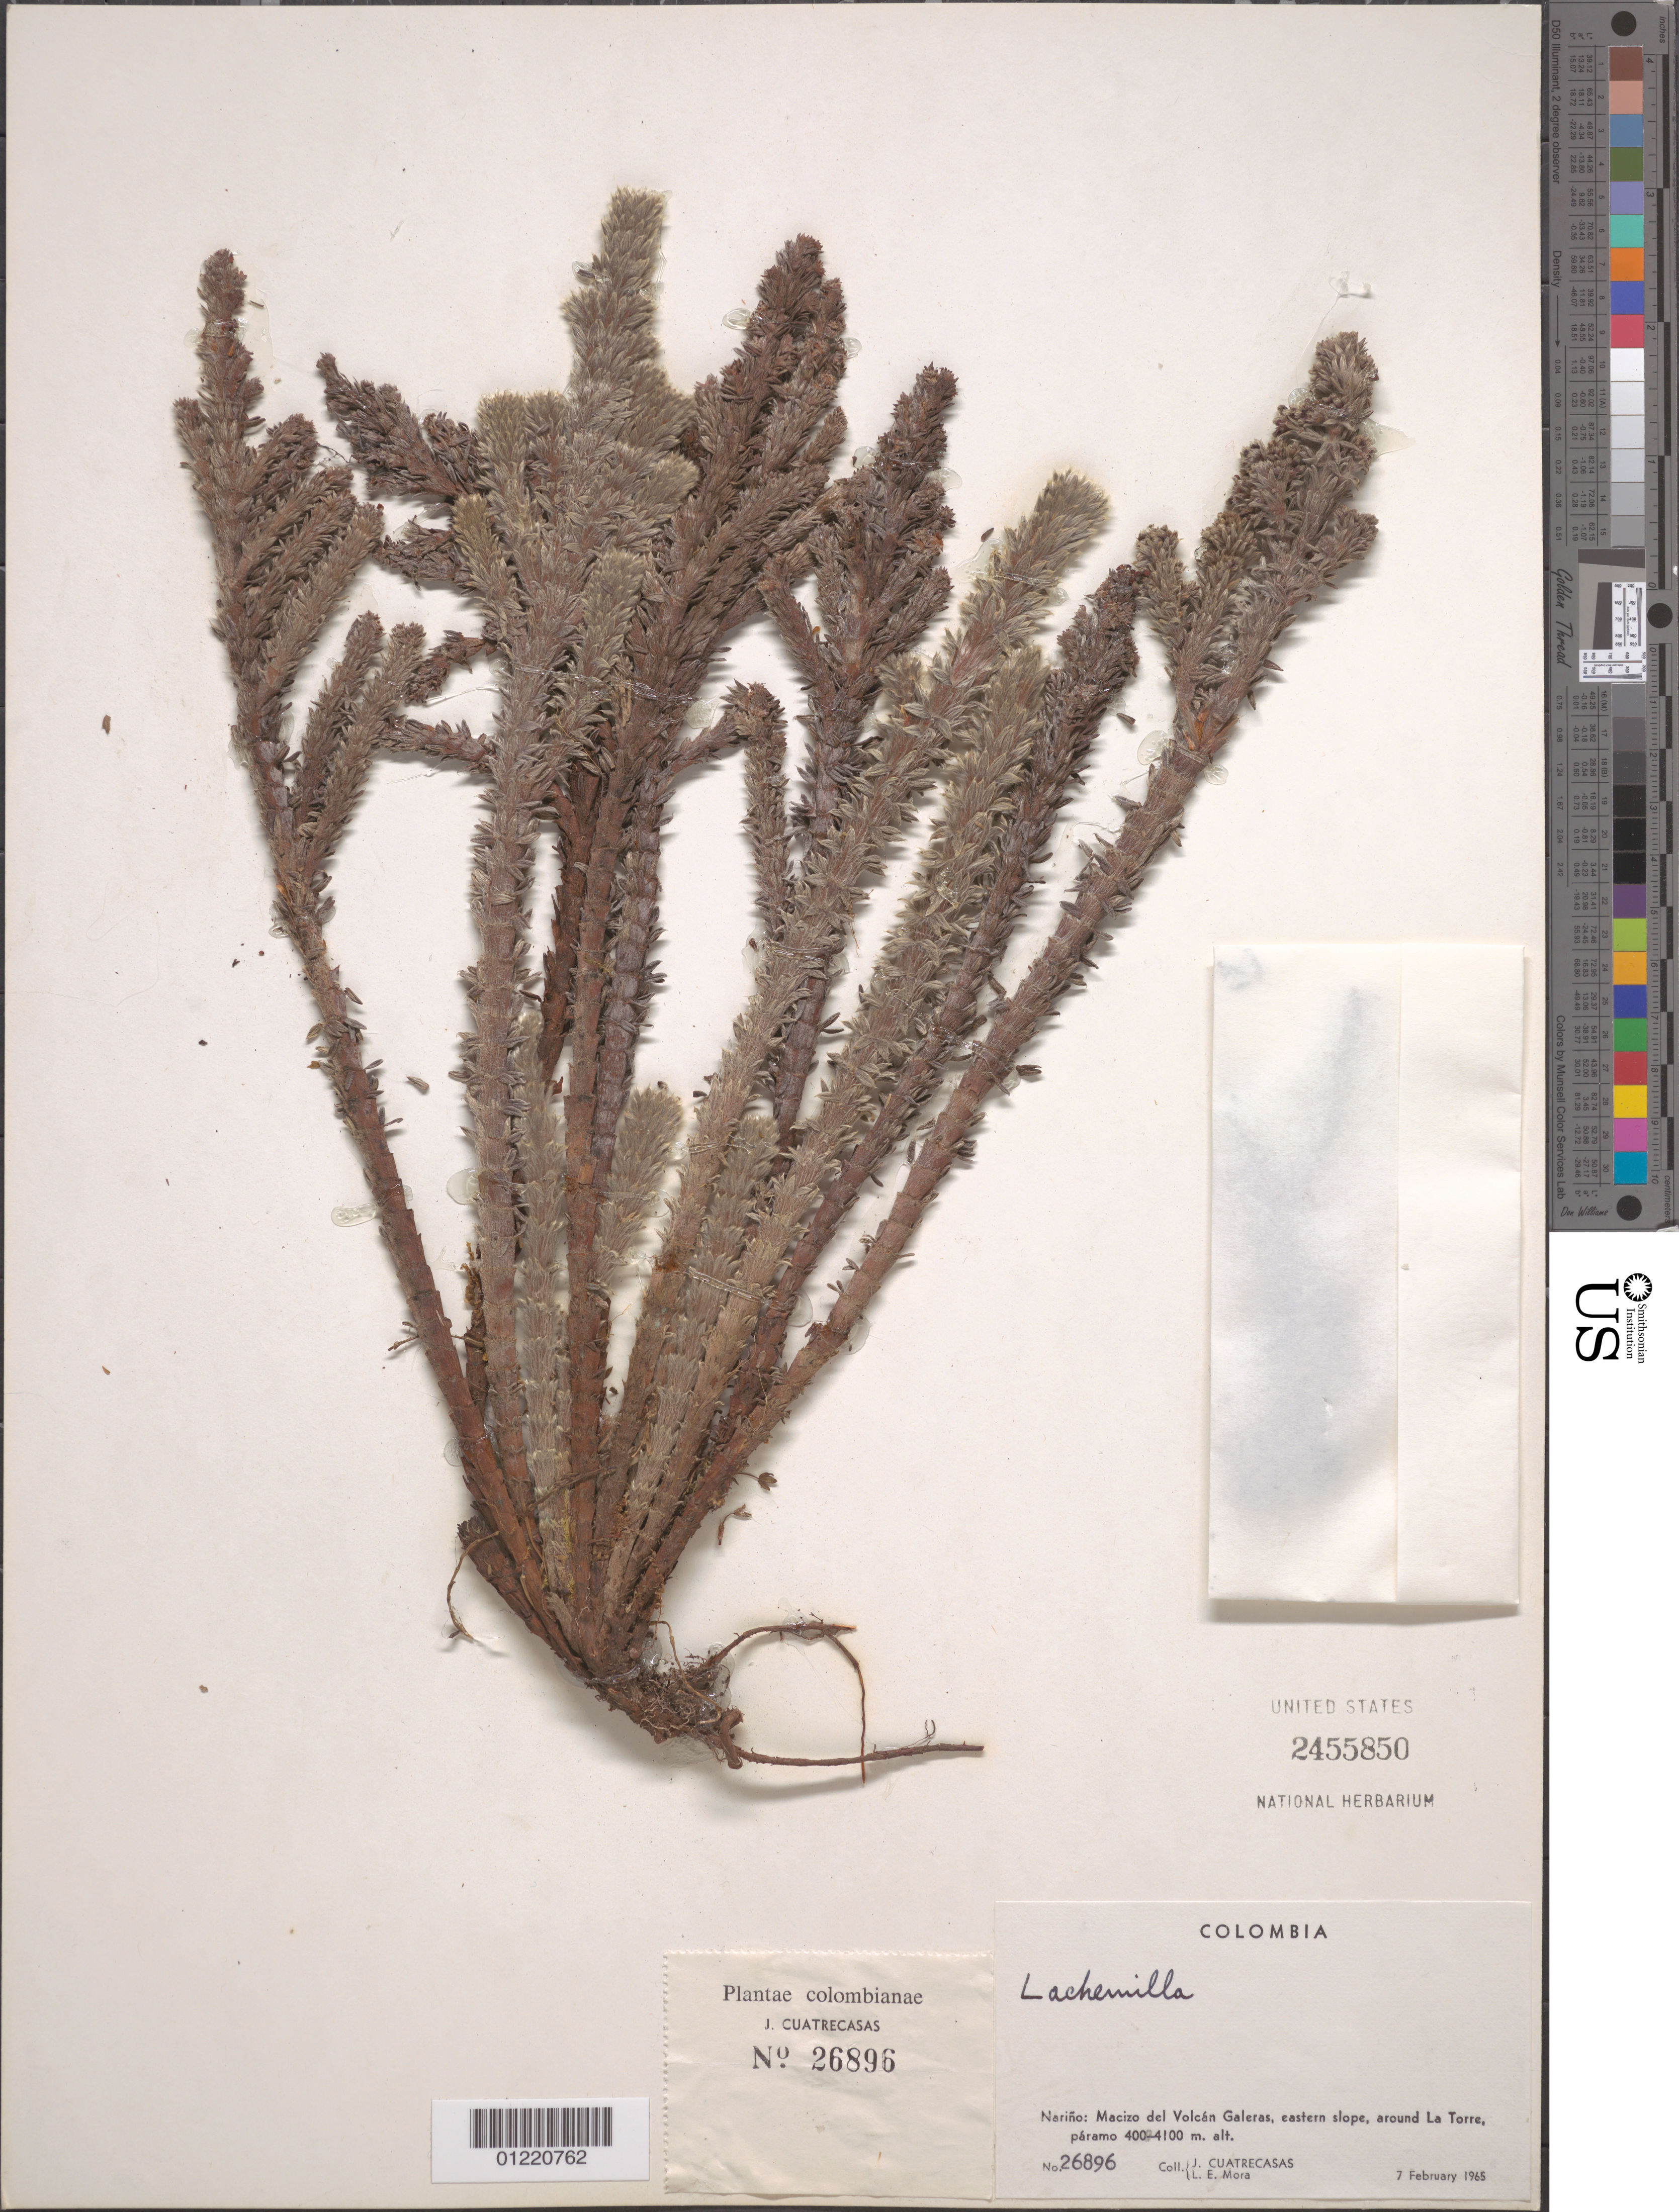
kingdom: Plantae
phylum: Tracheophyta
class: Magnoliopsida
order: Rosales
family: Rosaceae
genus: Alchemilla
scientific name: Alchemilla nivalis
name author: Kunth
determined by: Dorr, L. J., (BOT), Smithsonian Institution - National Museum of Natural History (UNITED STATES)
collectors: J. Cuatrecasas & L. Mora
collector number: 26896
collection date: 1965-02-07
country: Colombia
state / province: Nariño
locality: Macizo de Volcán Galeras, eastern slope, around La Torre.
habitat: Paramo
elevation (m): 4000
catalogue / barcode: US 2455850